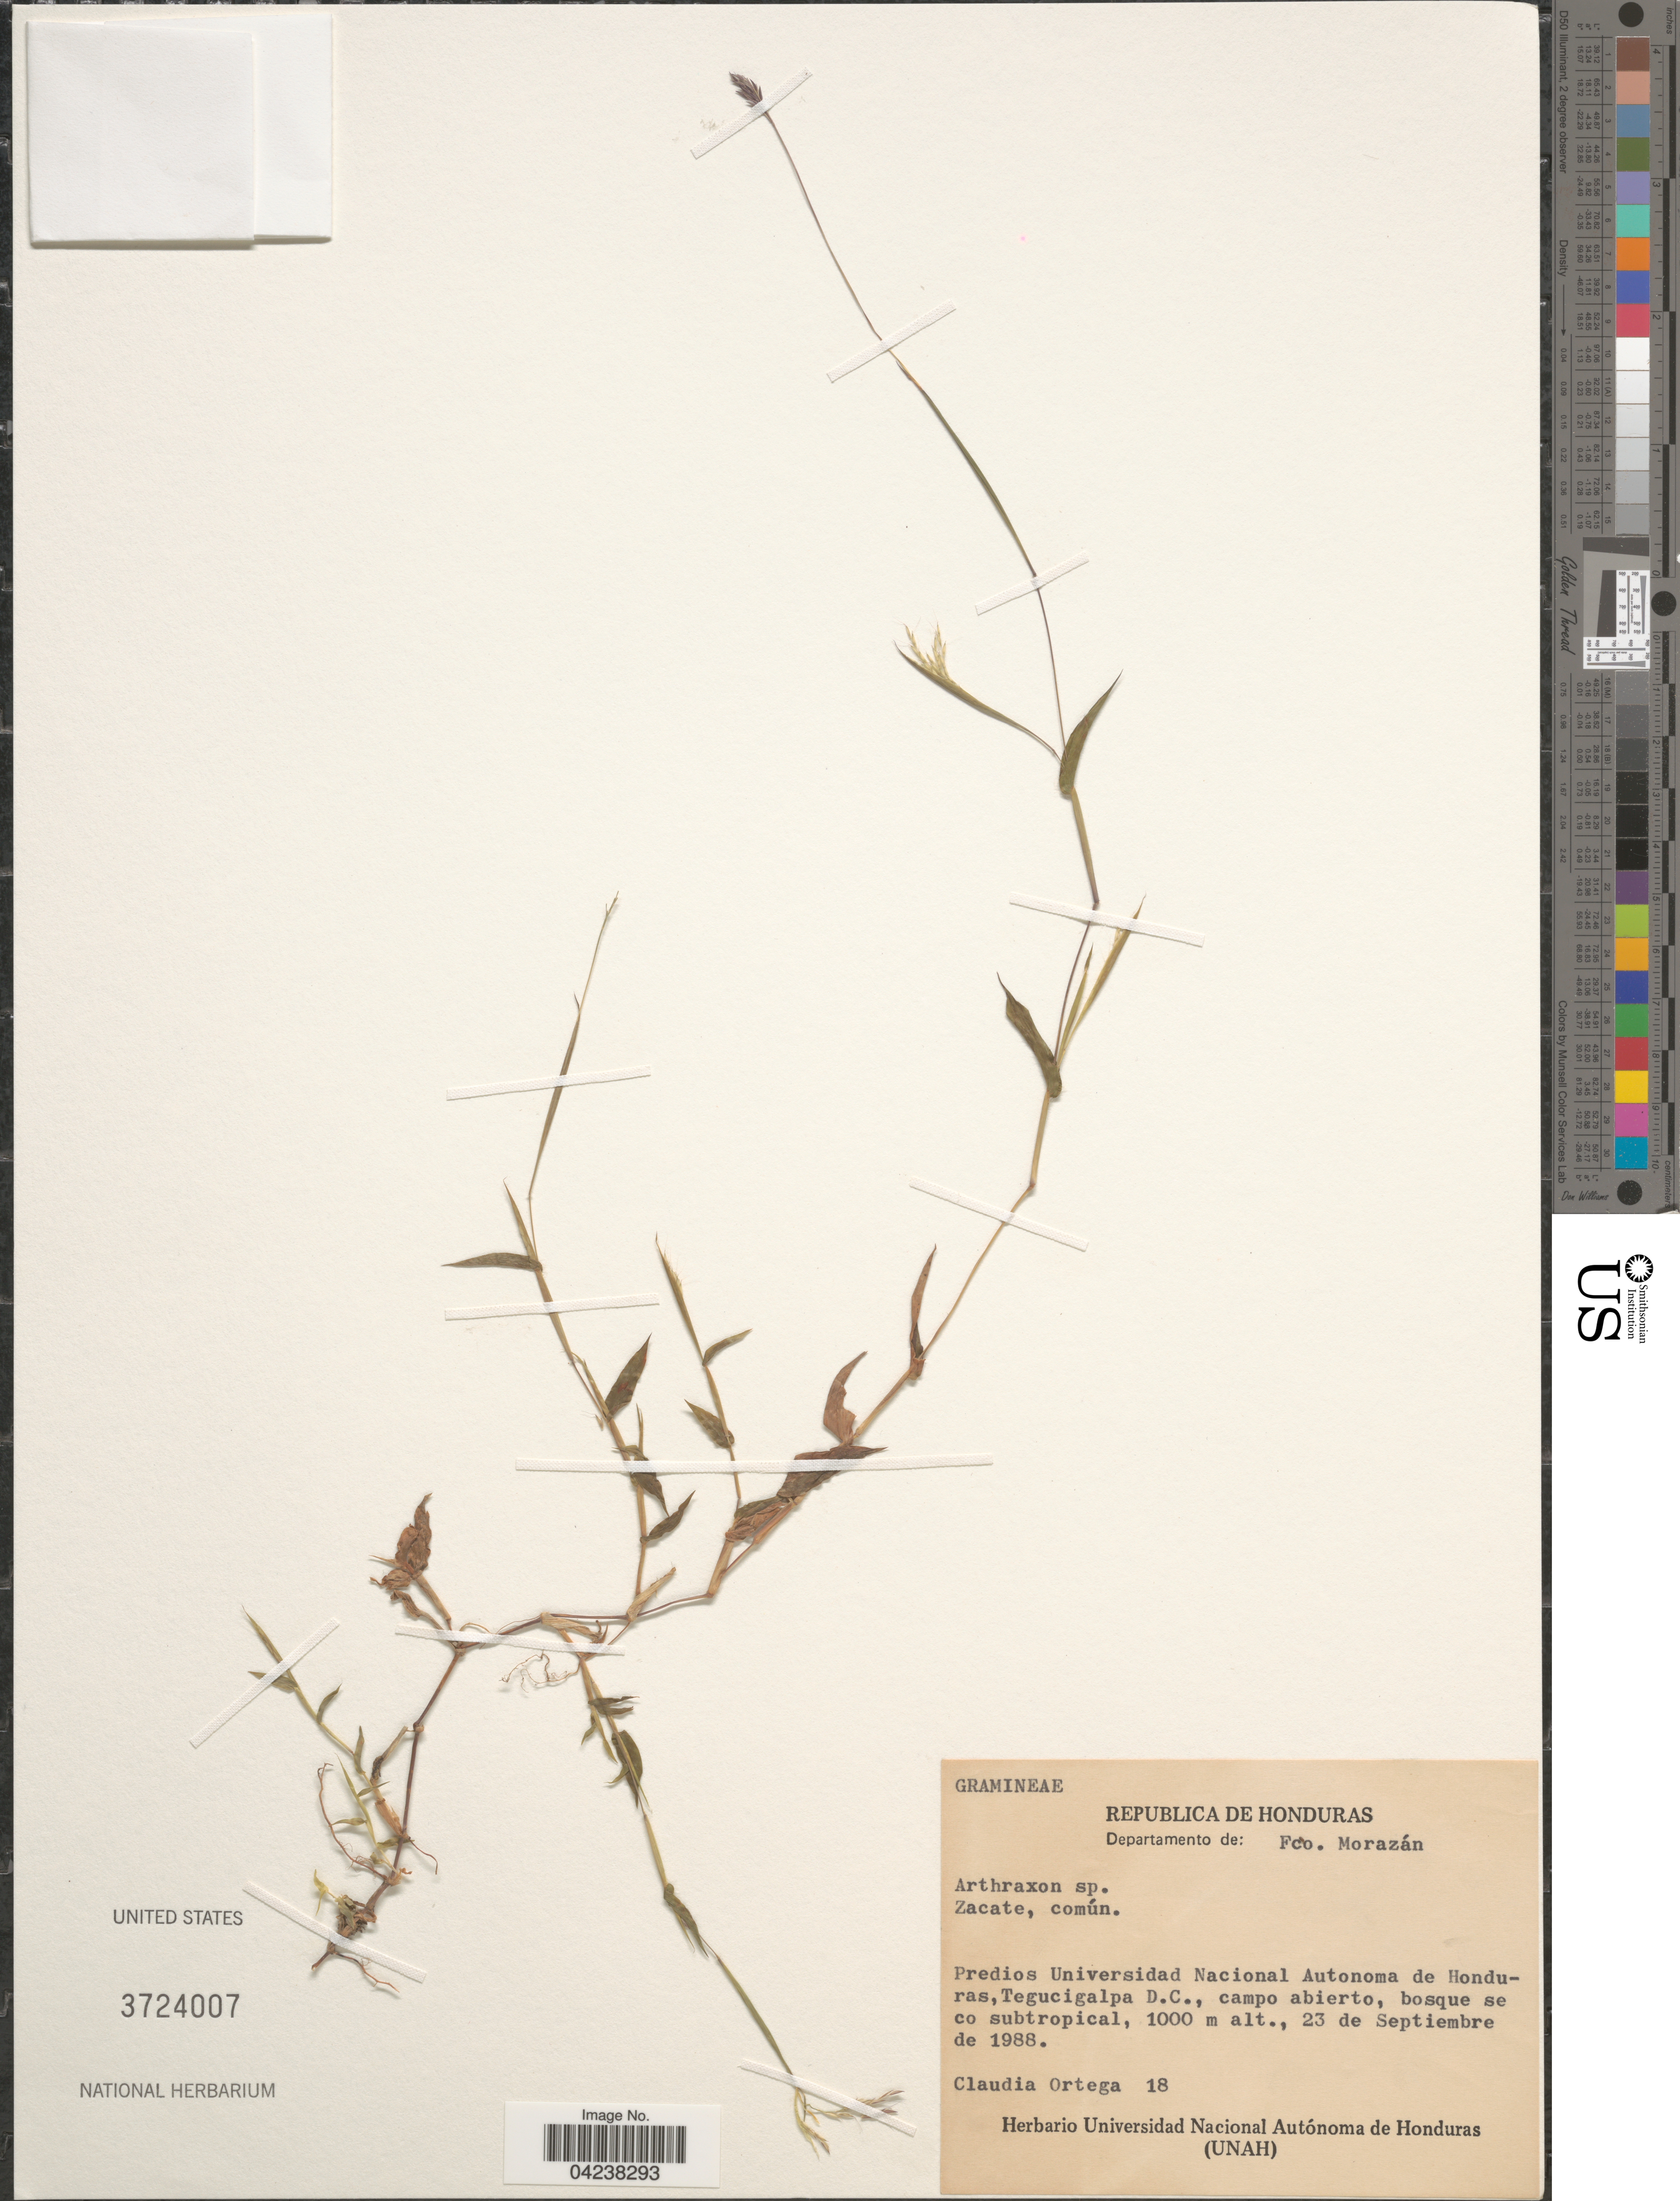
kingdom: Plantae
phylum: Tracheophyta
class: Liliopsida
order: Poales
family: Poaceae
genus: Arthraxon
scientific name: Arthraxon hispidus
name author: (Thunb.) Makino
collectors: C. Ortega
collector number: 18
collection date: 1988-09-23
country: Honduras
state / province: Fco. Morazán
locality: Departamento de: Fco. Morazán. Zacate, común. Predios Universidad Nacional Autonoma de Honduras, Tegucigalpa D. C., campo abierto, bosque seco tropical.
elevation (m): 1000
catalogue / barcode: US 3724007